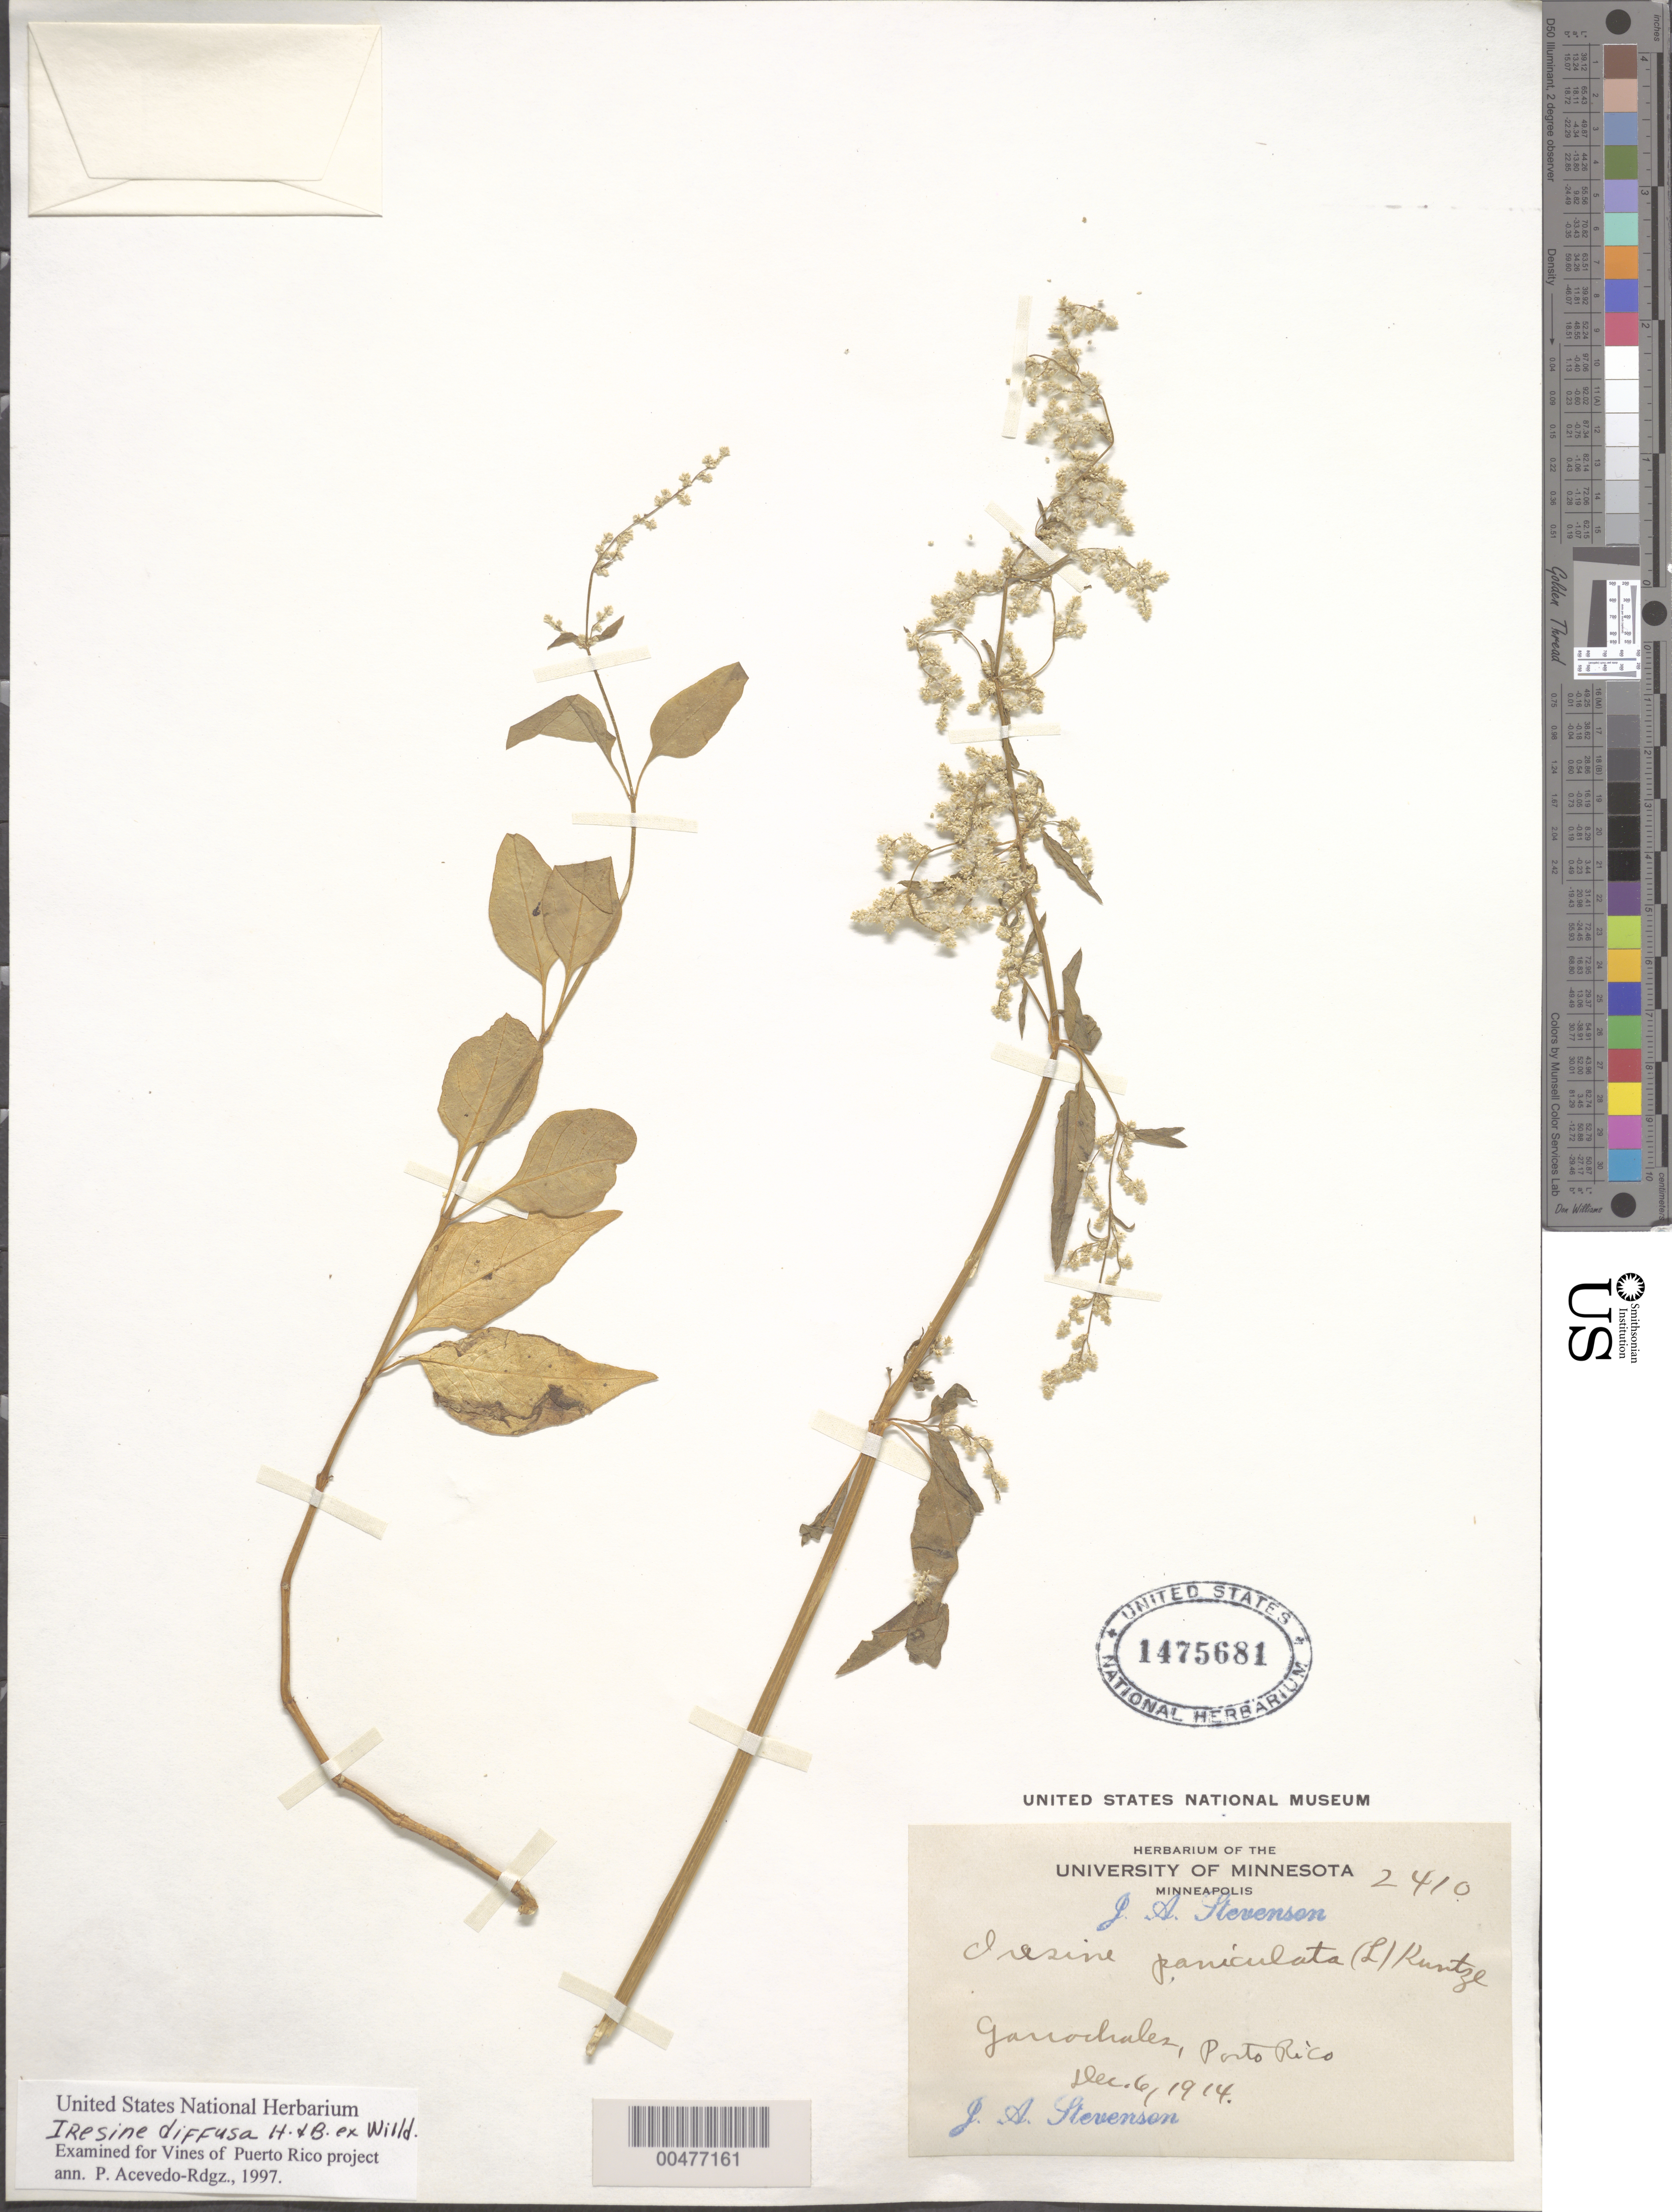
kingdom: Plantae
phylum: Tracheophyta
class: Magnoliopsida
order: Caryophyllales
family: Amaranthaceae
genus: Iresine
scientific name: Iresine diffusa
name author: Humb. & Bonpl. ex Willd.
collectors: J. Stevenson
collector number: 2410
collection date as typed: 06 Dec 1914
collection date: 1914-12-06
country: Puerto Rico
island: Greater Antilles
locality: Garrochales.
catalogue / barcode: US 1475681